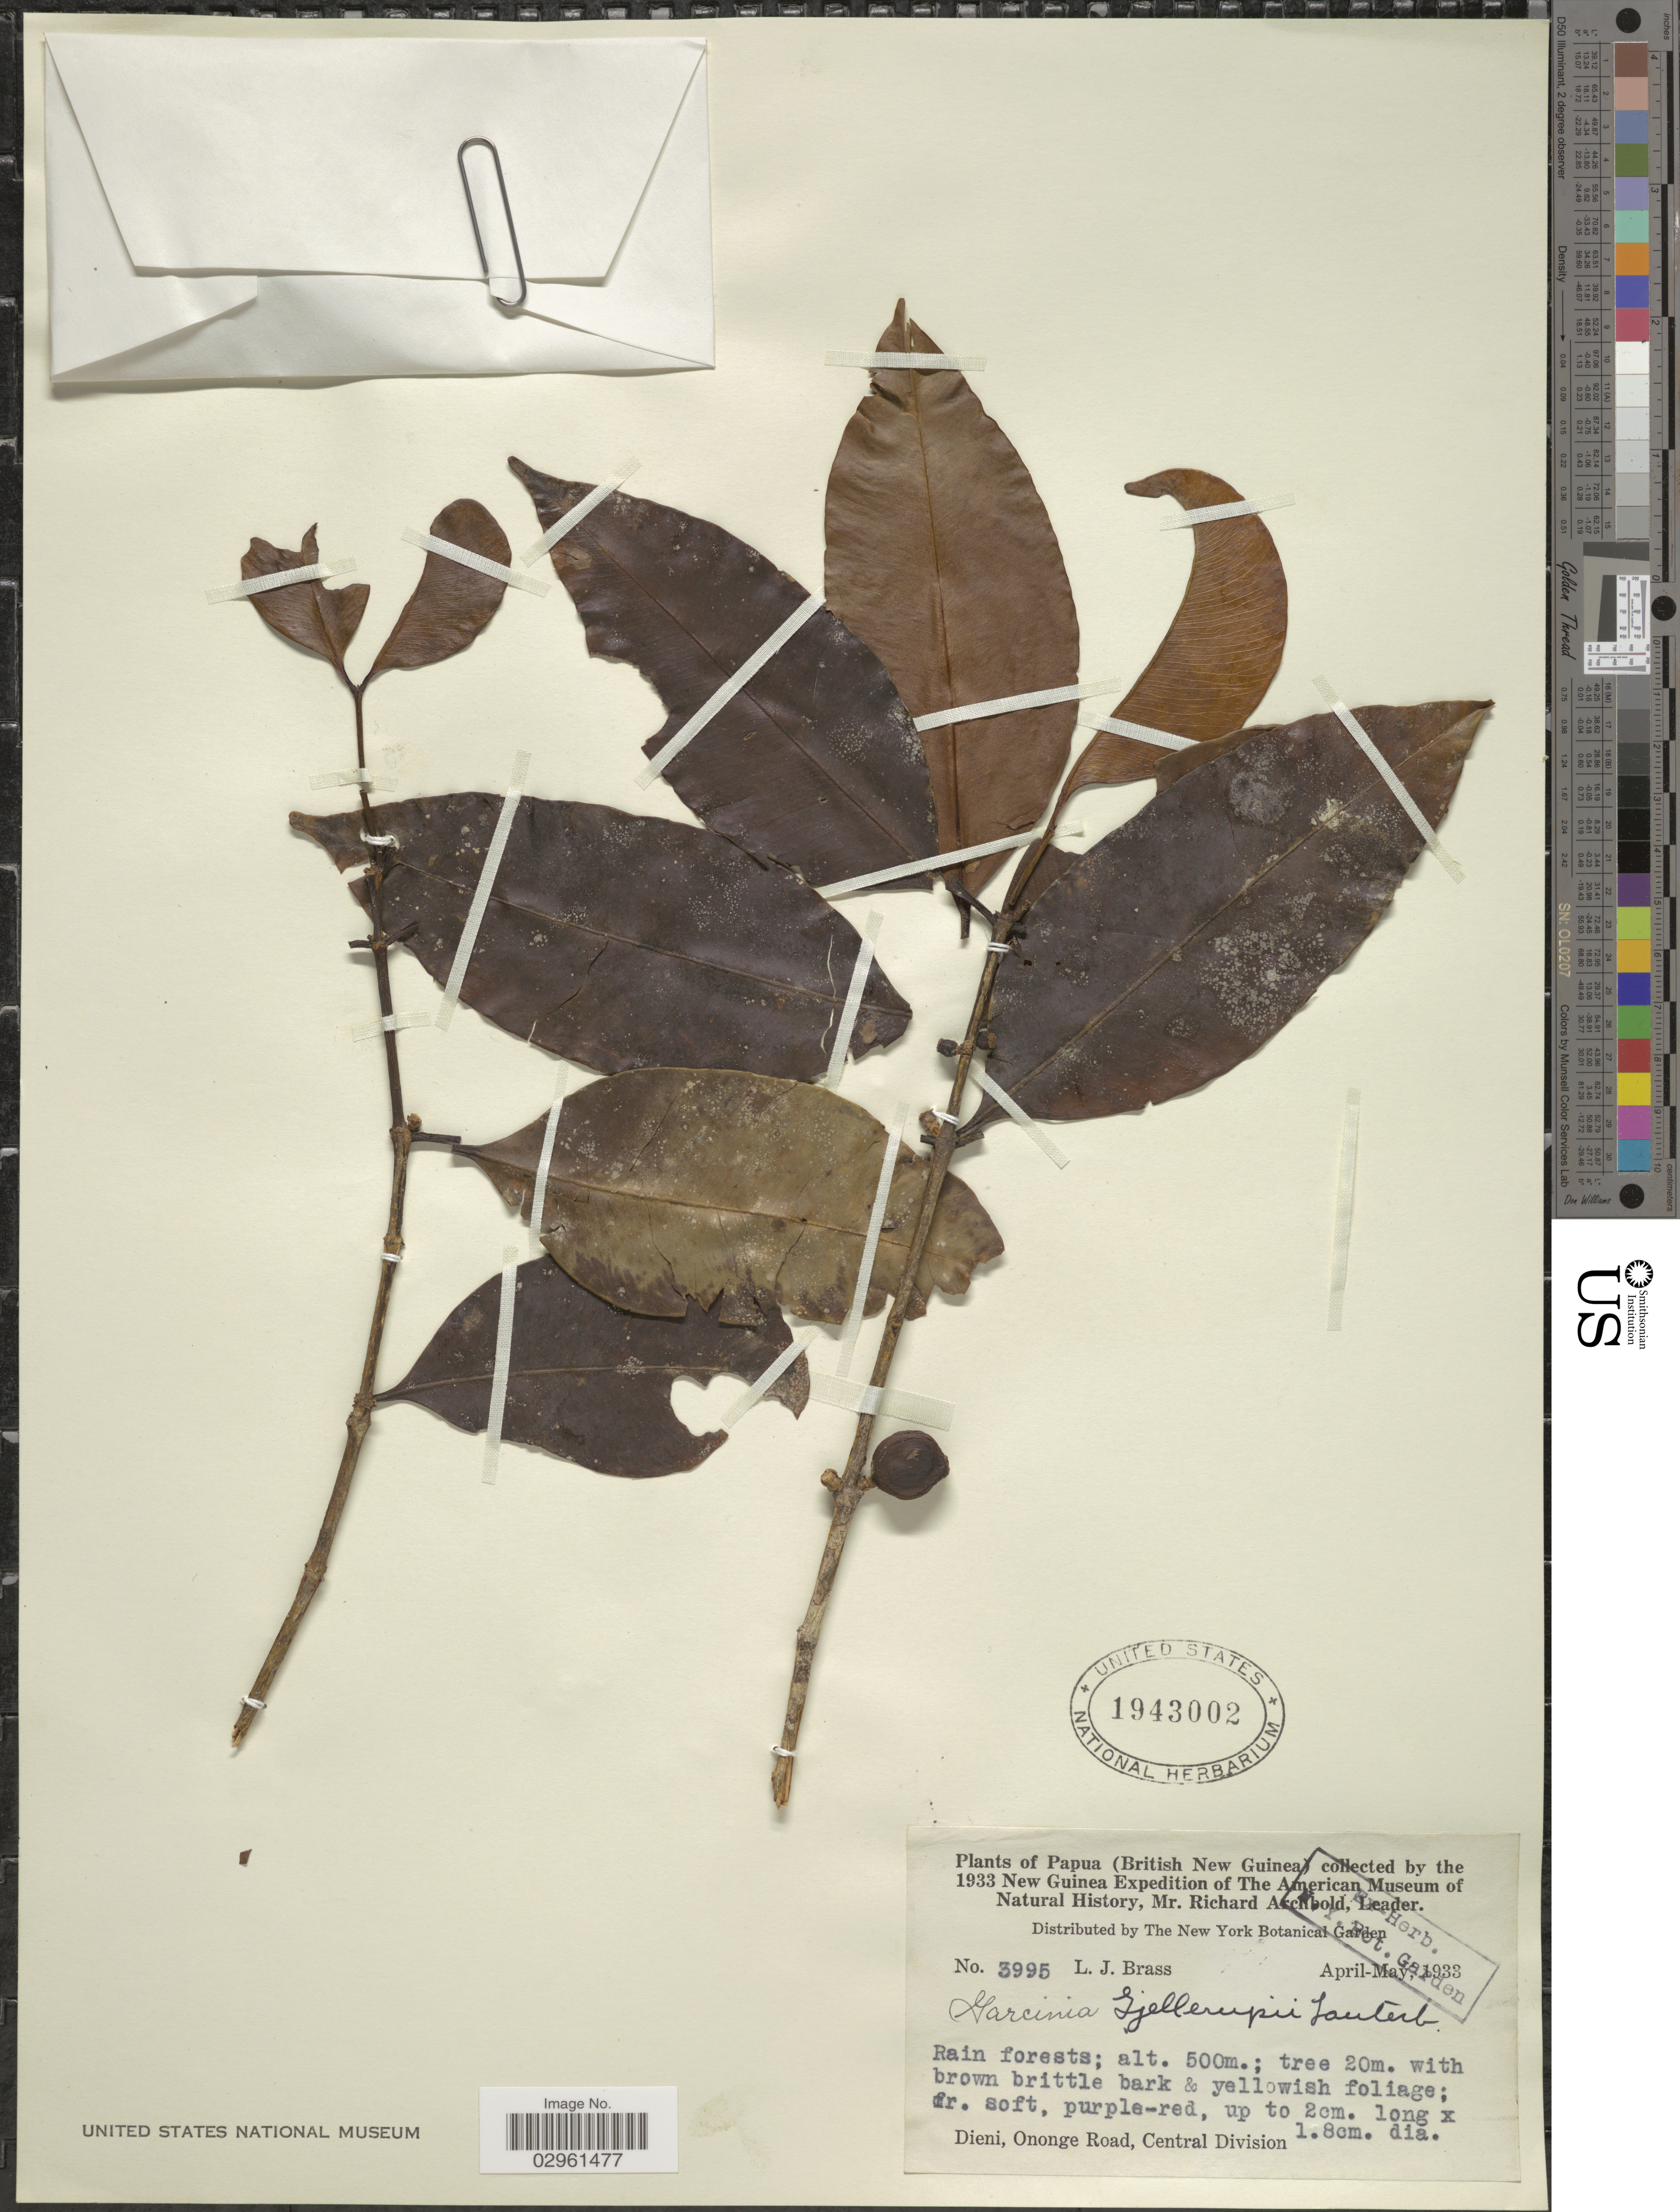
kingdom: Plantae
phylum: Tracheophyta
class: Magnoliopsida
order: Malpighiales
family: Clusiaceae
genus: Garcinia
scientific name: Garcinia gjellerupii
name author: Lauterb.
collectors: L. J. Brass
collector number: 3995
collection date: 1933-04/1933-05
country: Papua New Guinea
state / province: Central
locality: Papua (British New Guinea), Dieni, Ononge Road, Central Division.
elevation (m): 500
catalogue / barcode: US 1943002